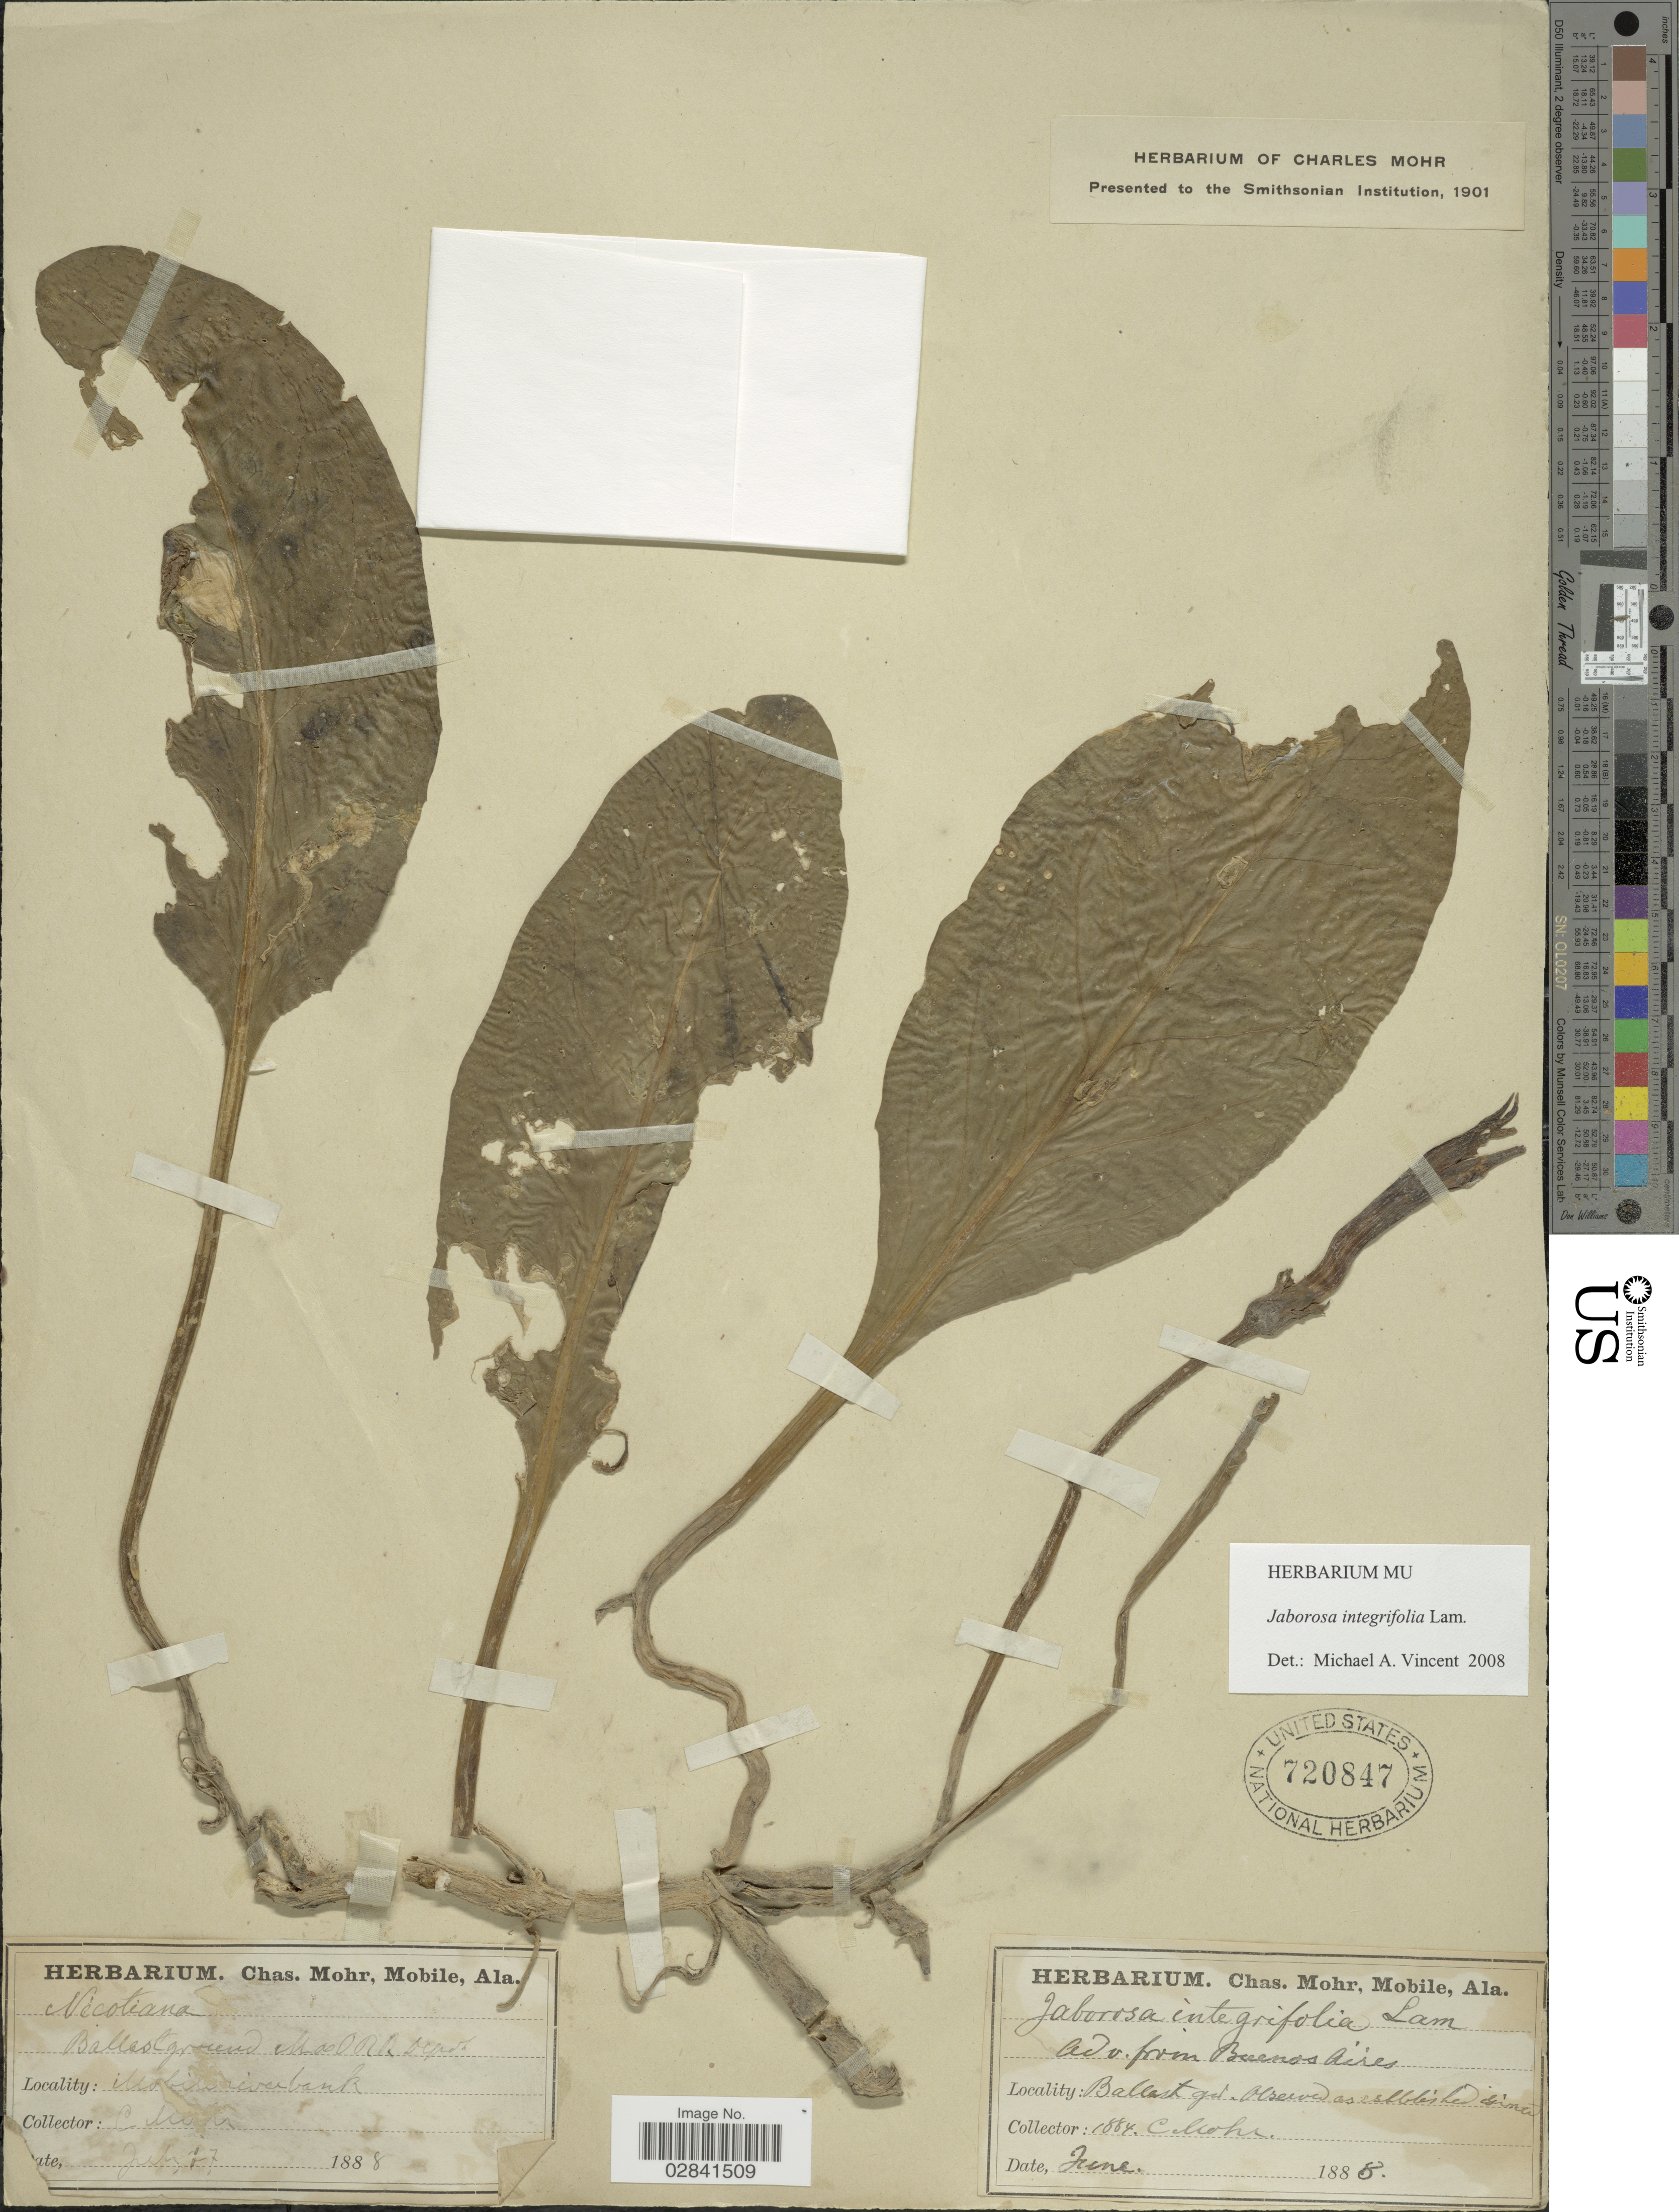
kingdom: Plantae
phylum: Tracheophyta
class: Magnoliopsida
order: Solanales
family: Solanaceae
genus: Jaborosa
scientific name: Jaborosa integrifolia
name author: Lam.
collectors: Mohr, C. T. (herbarium)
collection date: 1888-06/1888-07-17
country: United States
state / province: Alabama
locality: Ballast ground. Mobile riverbank.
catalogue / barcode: US 720847